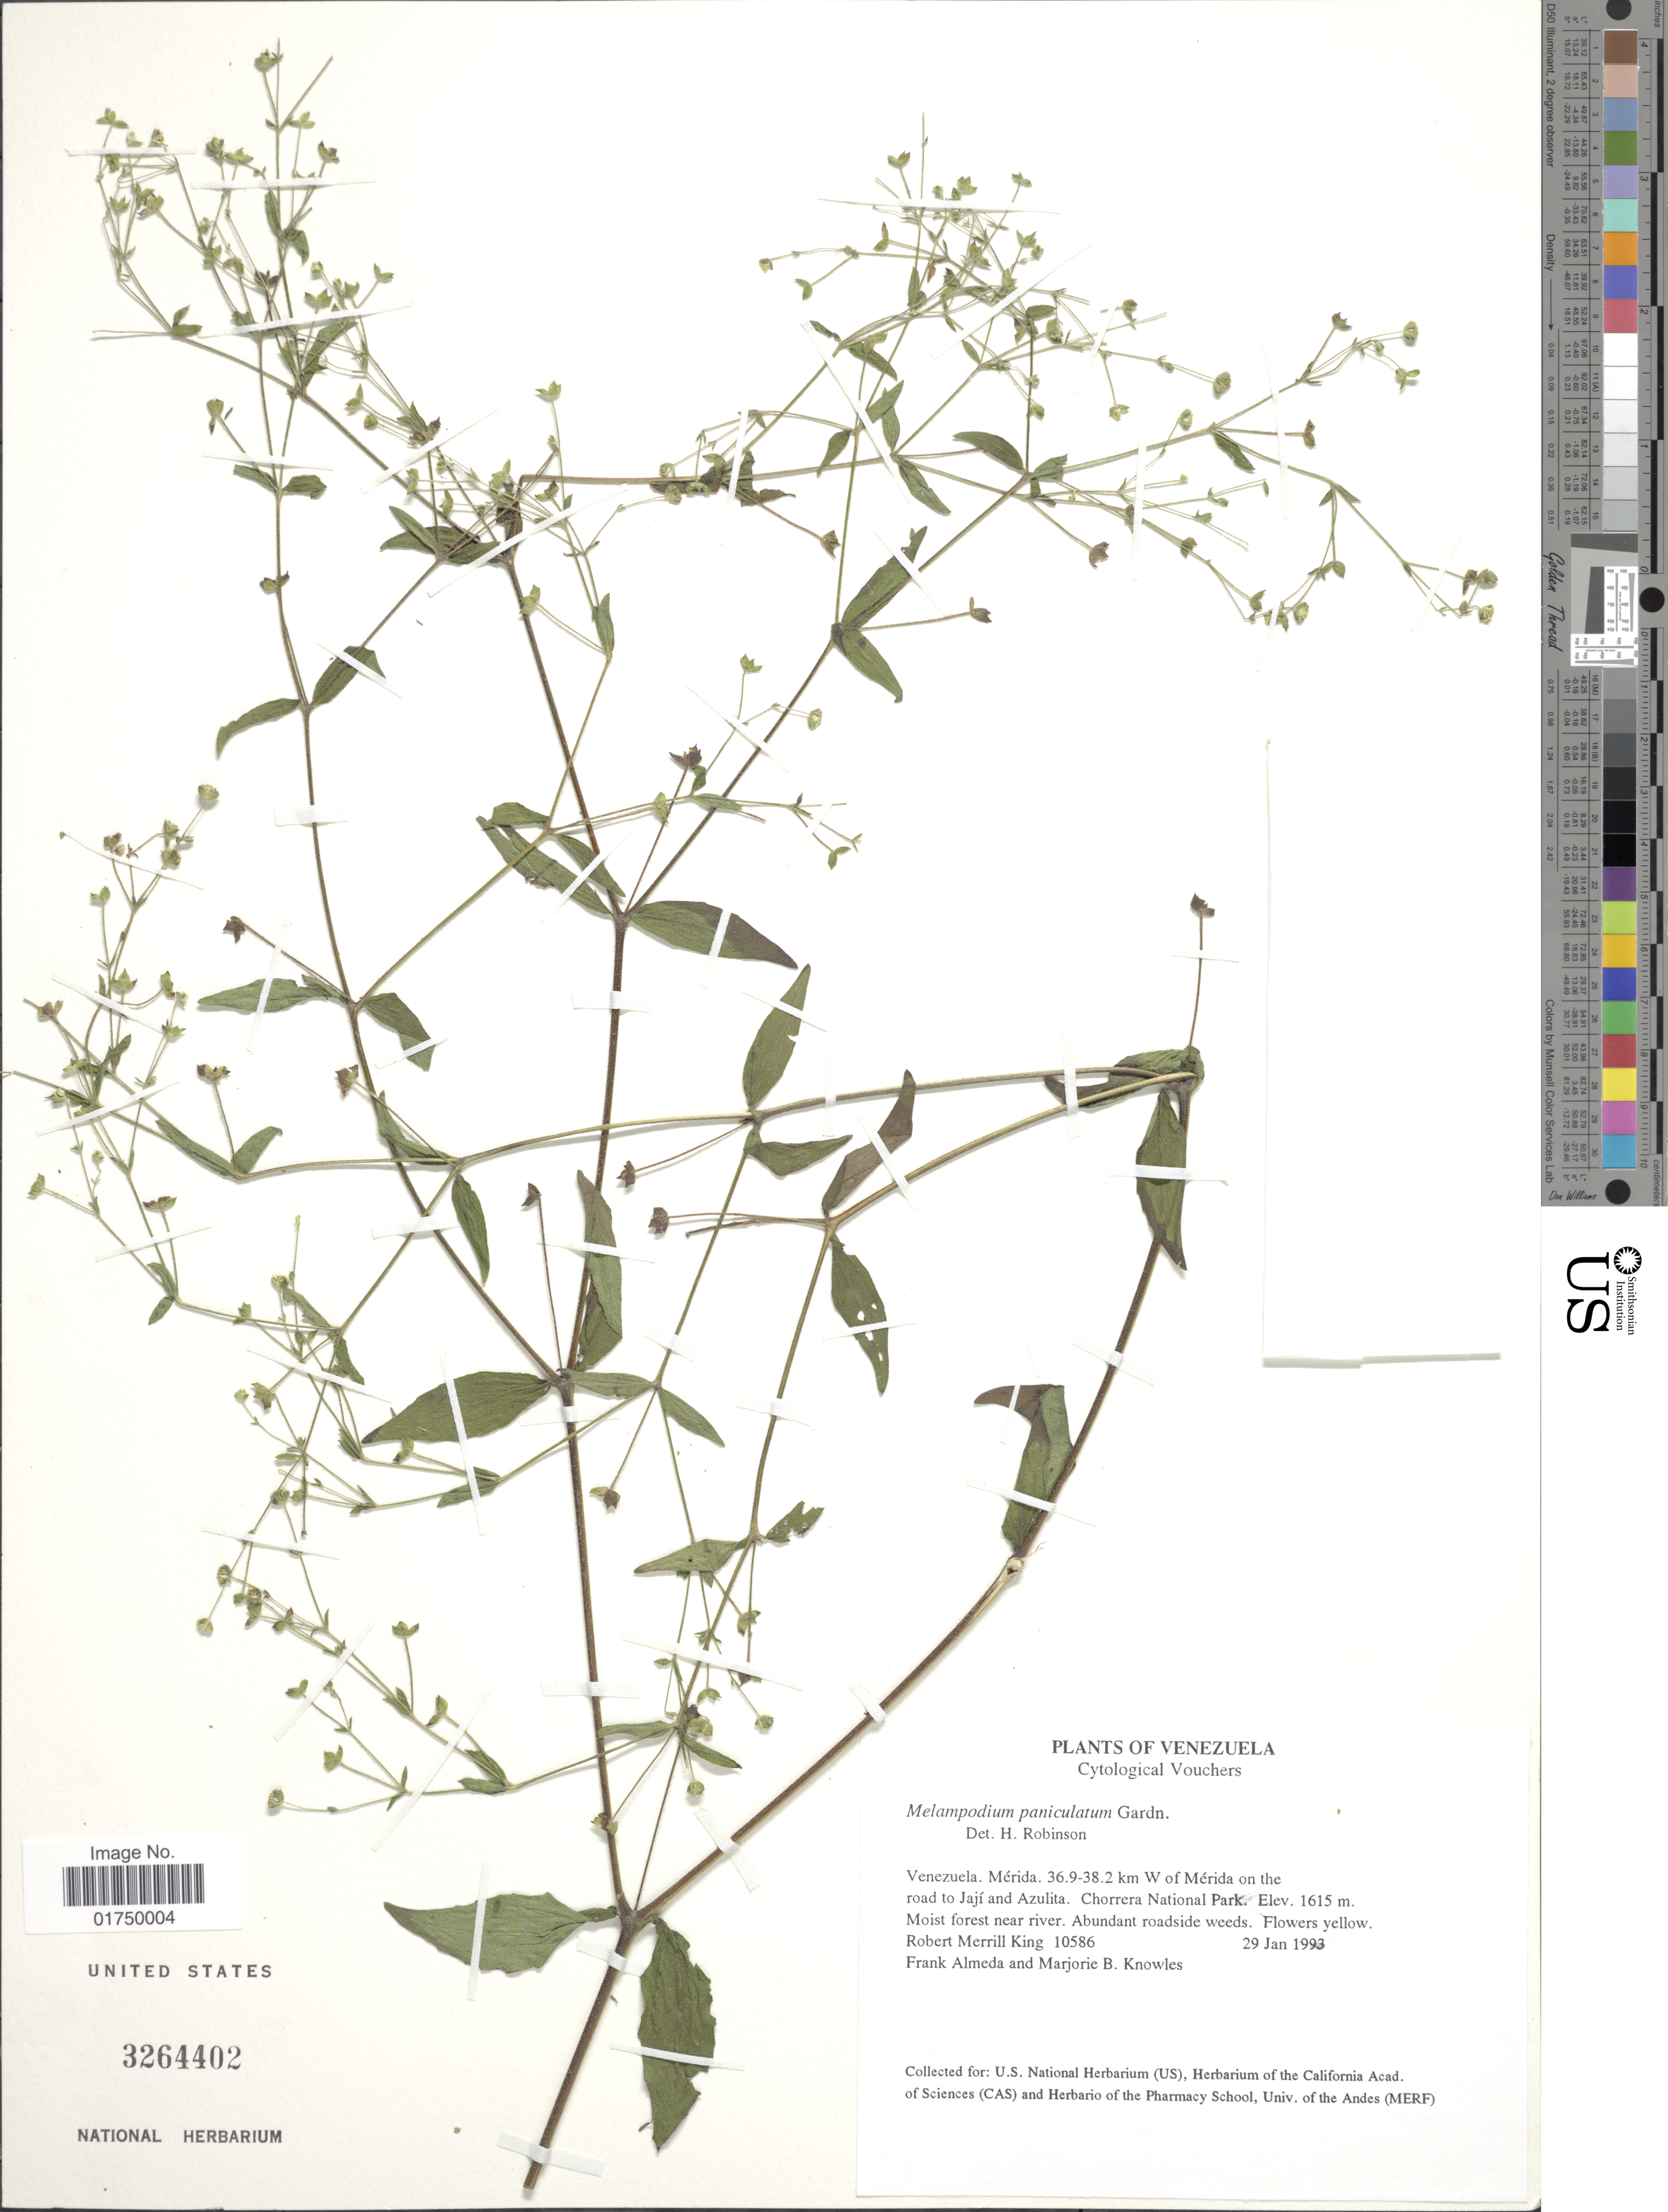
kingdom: Plantae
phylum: Tracheophyta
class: Magnoliopsida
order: Asterales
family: Asteraceae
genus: Melampodium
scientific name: Melampodium paniculatum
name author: Gardner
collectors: R. M. King, F. Almeda & M. B. Knowles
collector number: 10586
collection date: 1993-01-29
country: Venezuela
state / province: Mérida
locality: Venezuela. Mérida. 36.9-38.2 km W of Mérida on the road to Jají and Azulita. Chorrera National Park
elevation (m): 1615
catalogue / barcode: US 3264402